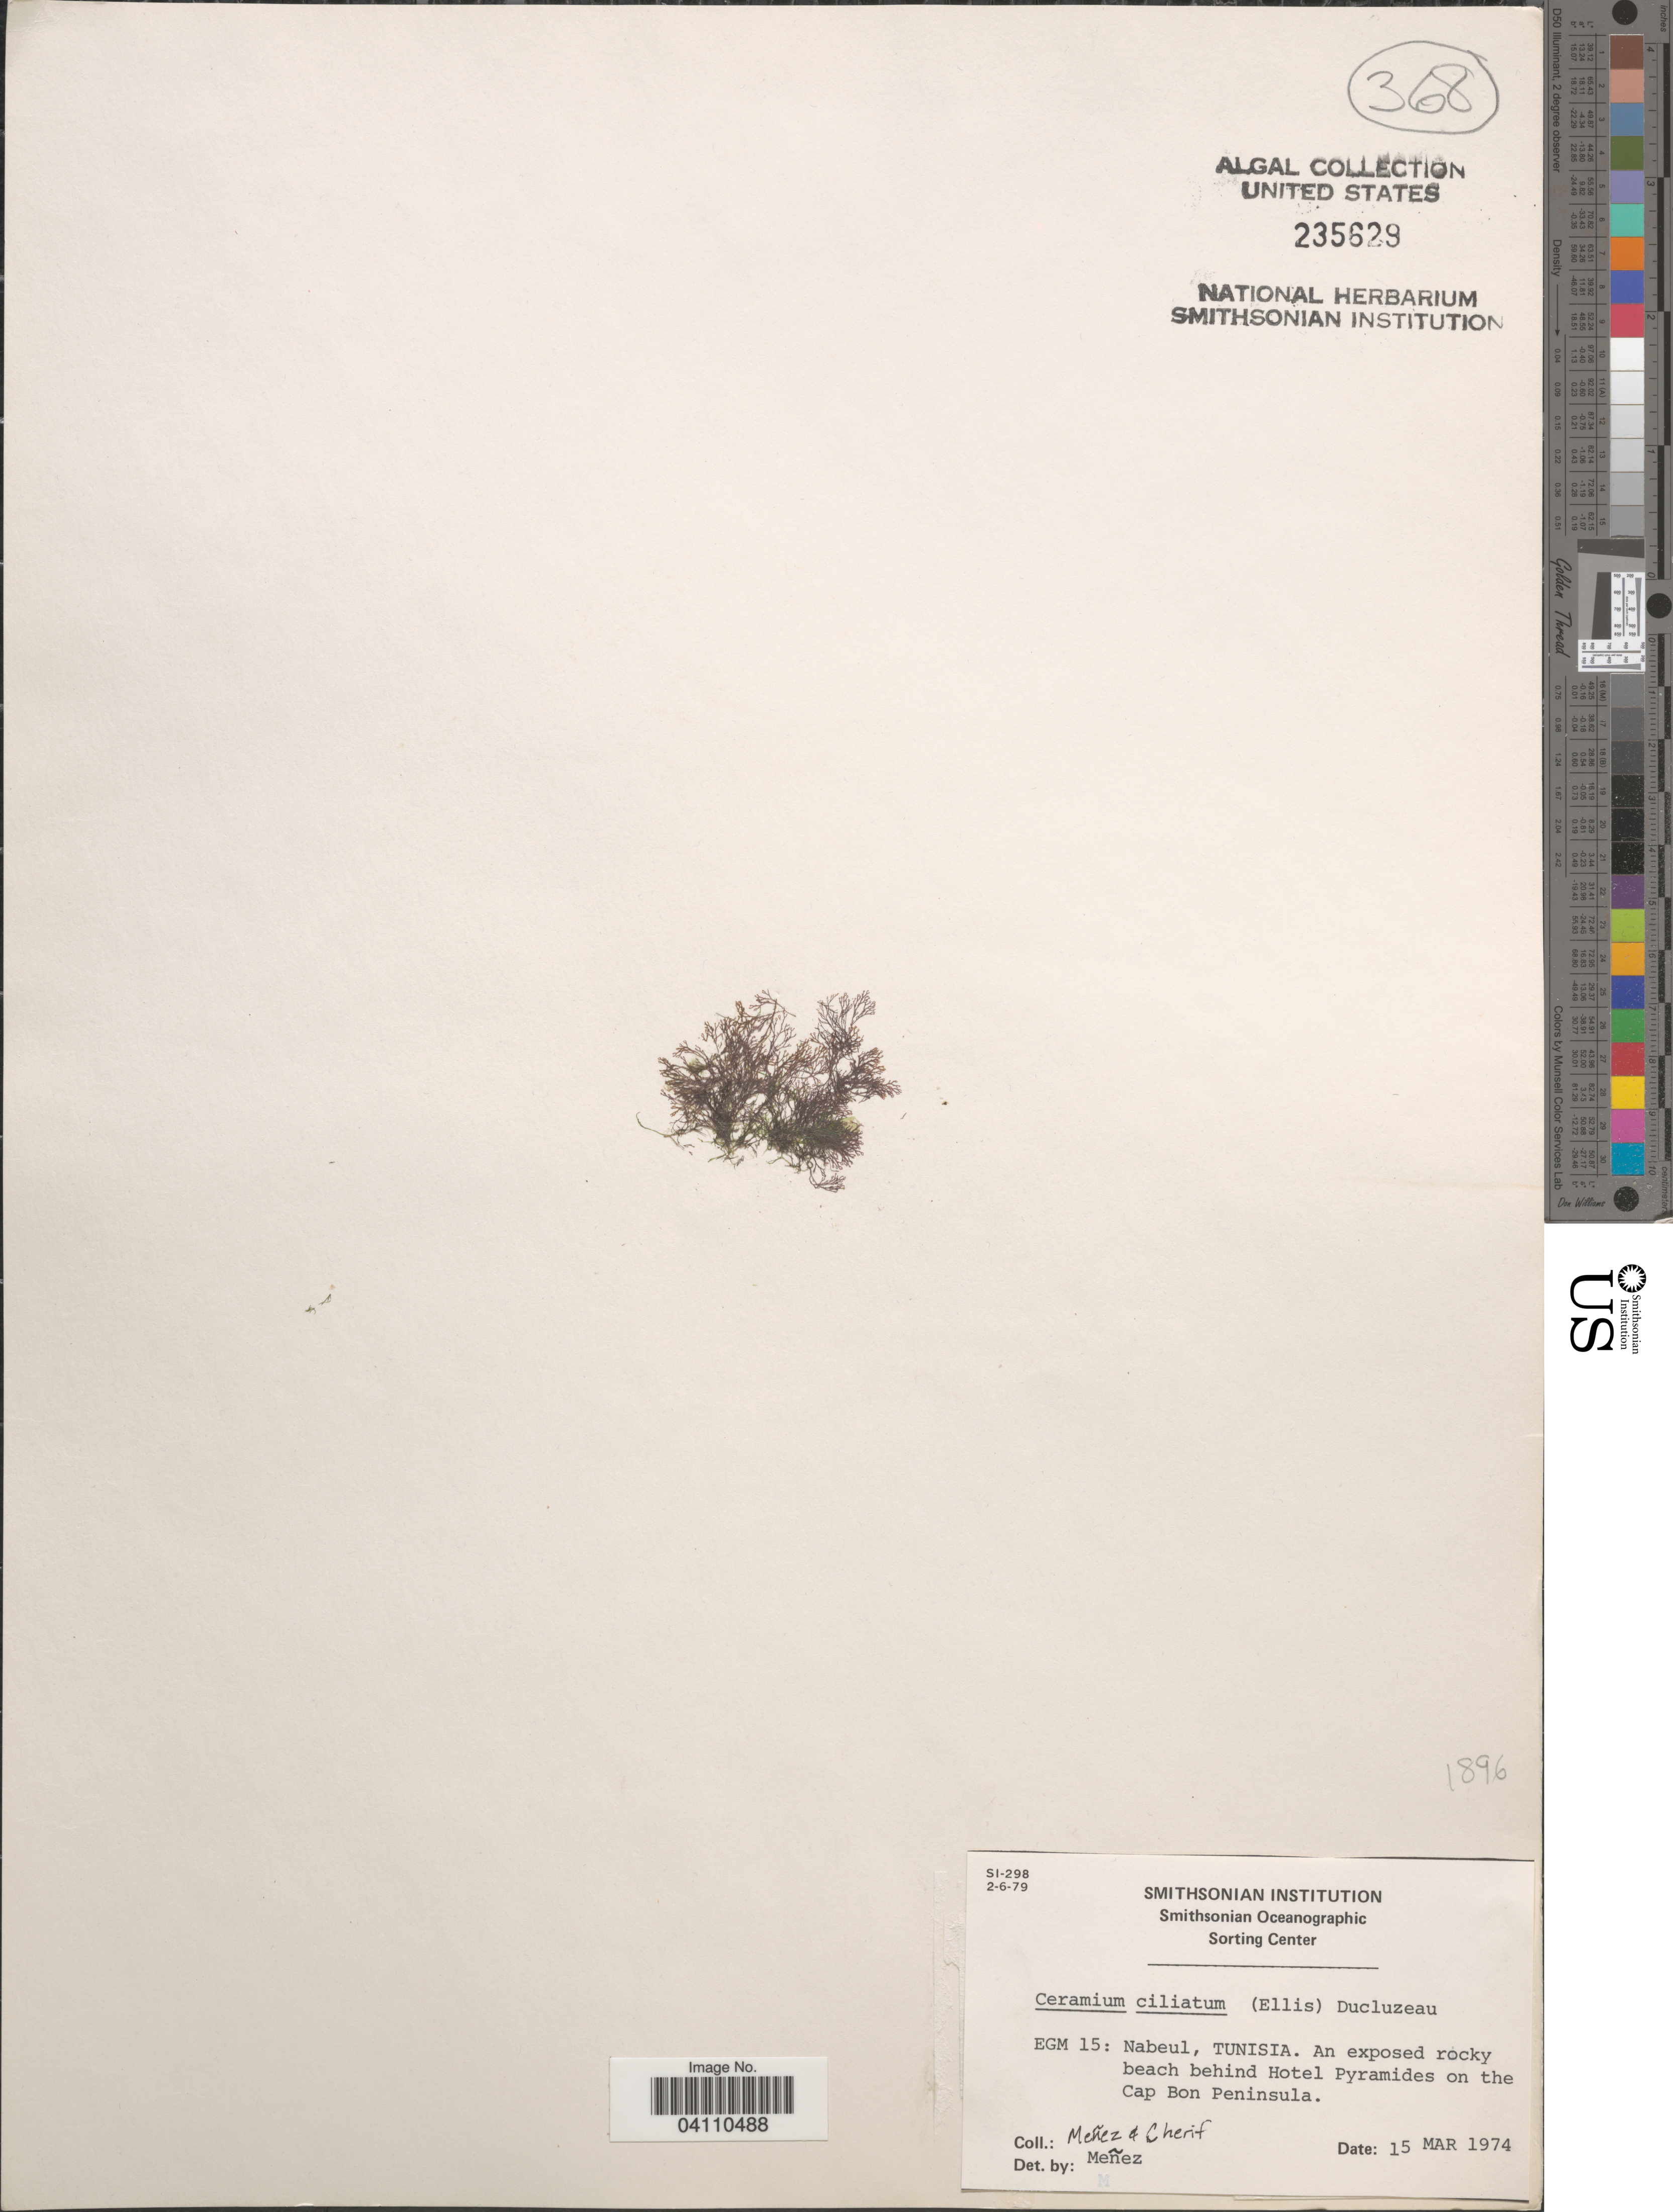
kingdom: Plantae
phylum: Rhodophyta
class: Florideophyceae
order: Ceramiales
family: Ceramiaceae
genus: Ceramium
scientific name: Ceramium ciliatum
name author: (J. Ellis) Ducluzeau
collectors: Menez & -. Cherif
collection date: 1974-03-15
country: Tunisia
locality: EGM 15: Nabeul, Tunisia. An exposed rocky beach behind Hotel Pyramides on the Cap Bon Peninsula.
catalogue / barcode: US 235629